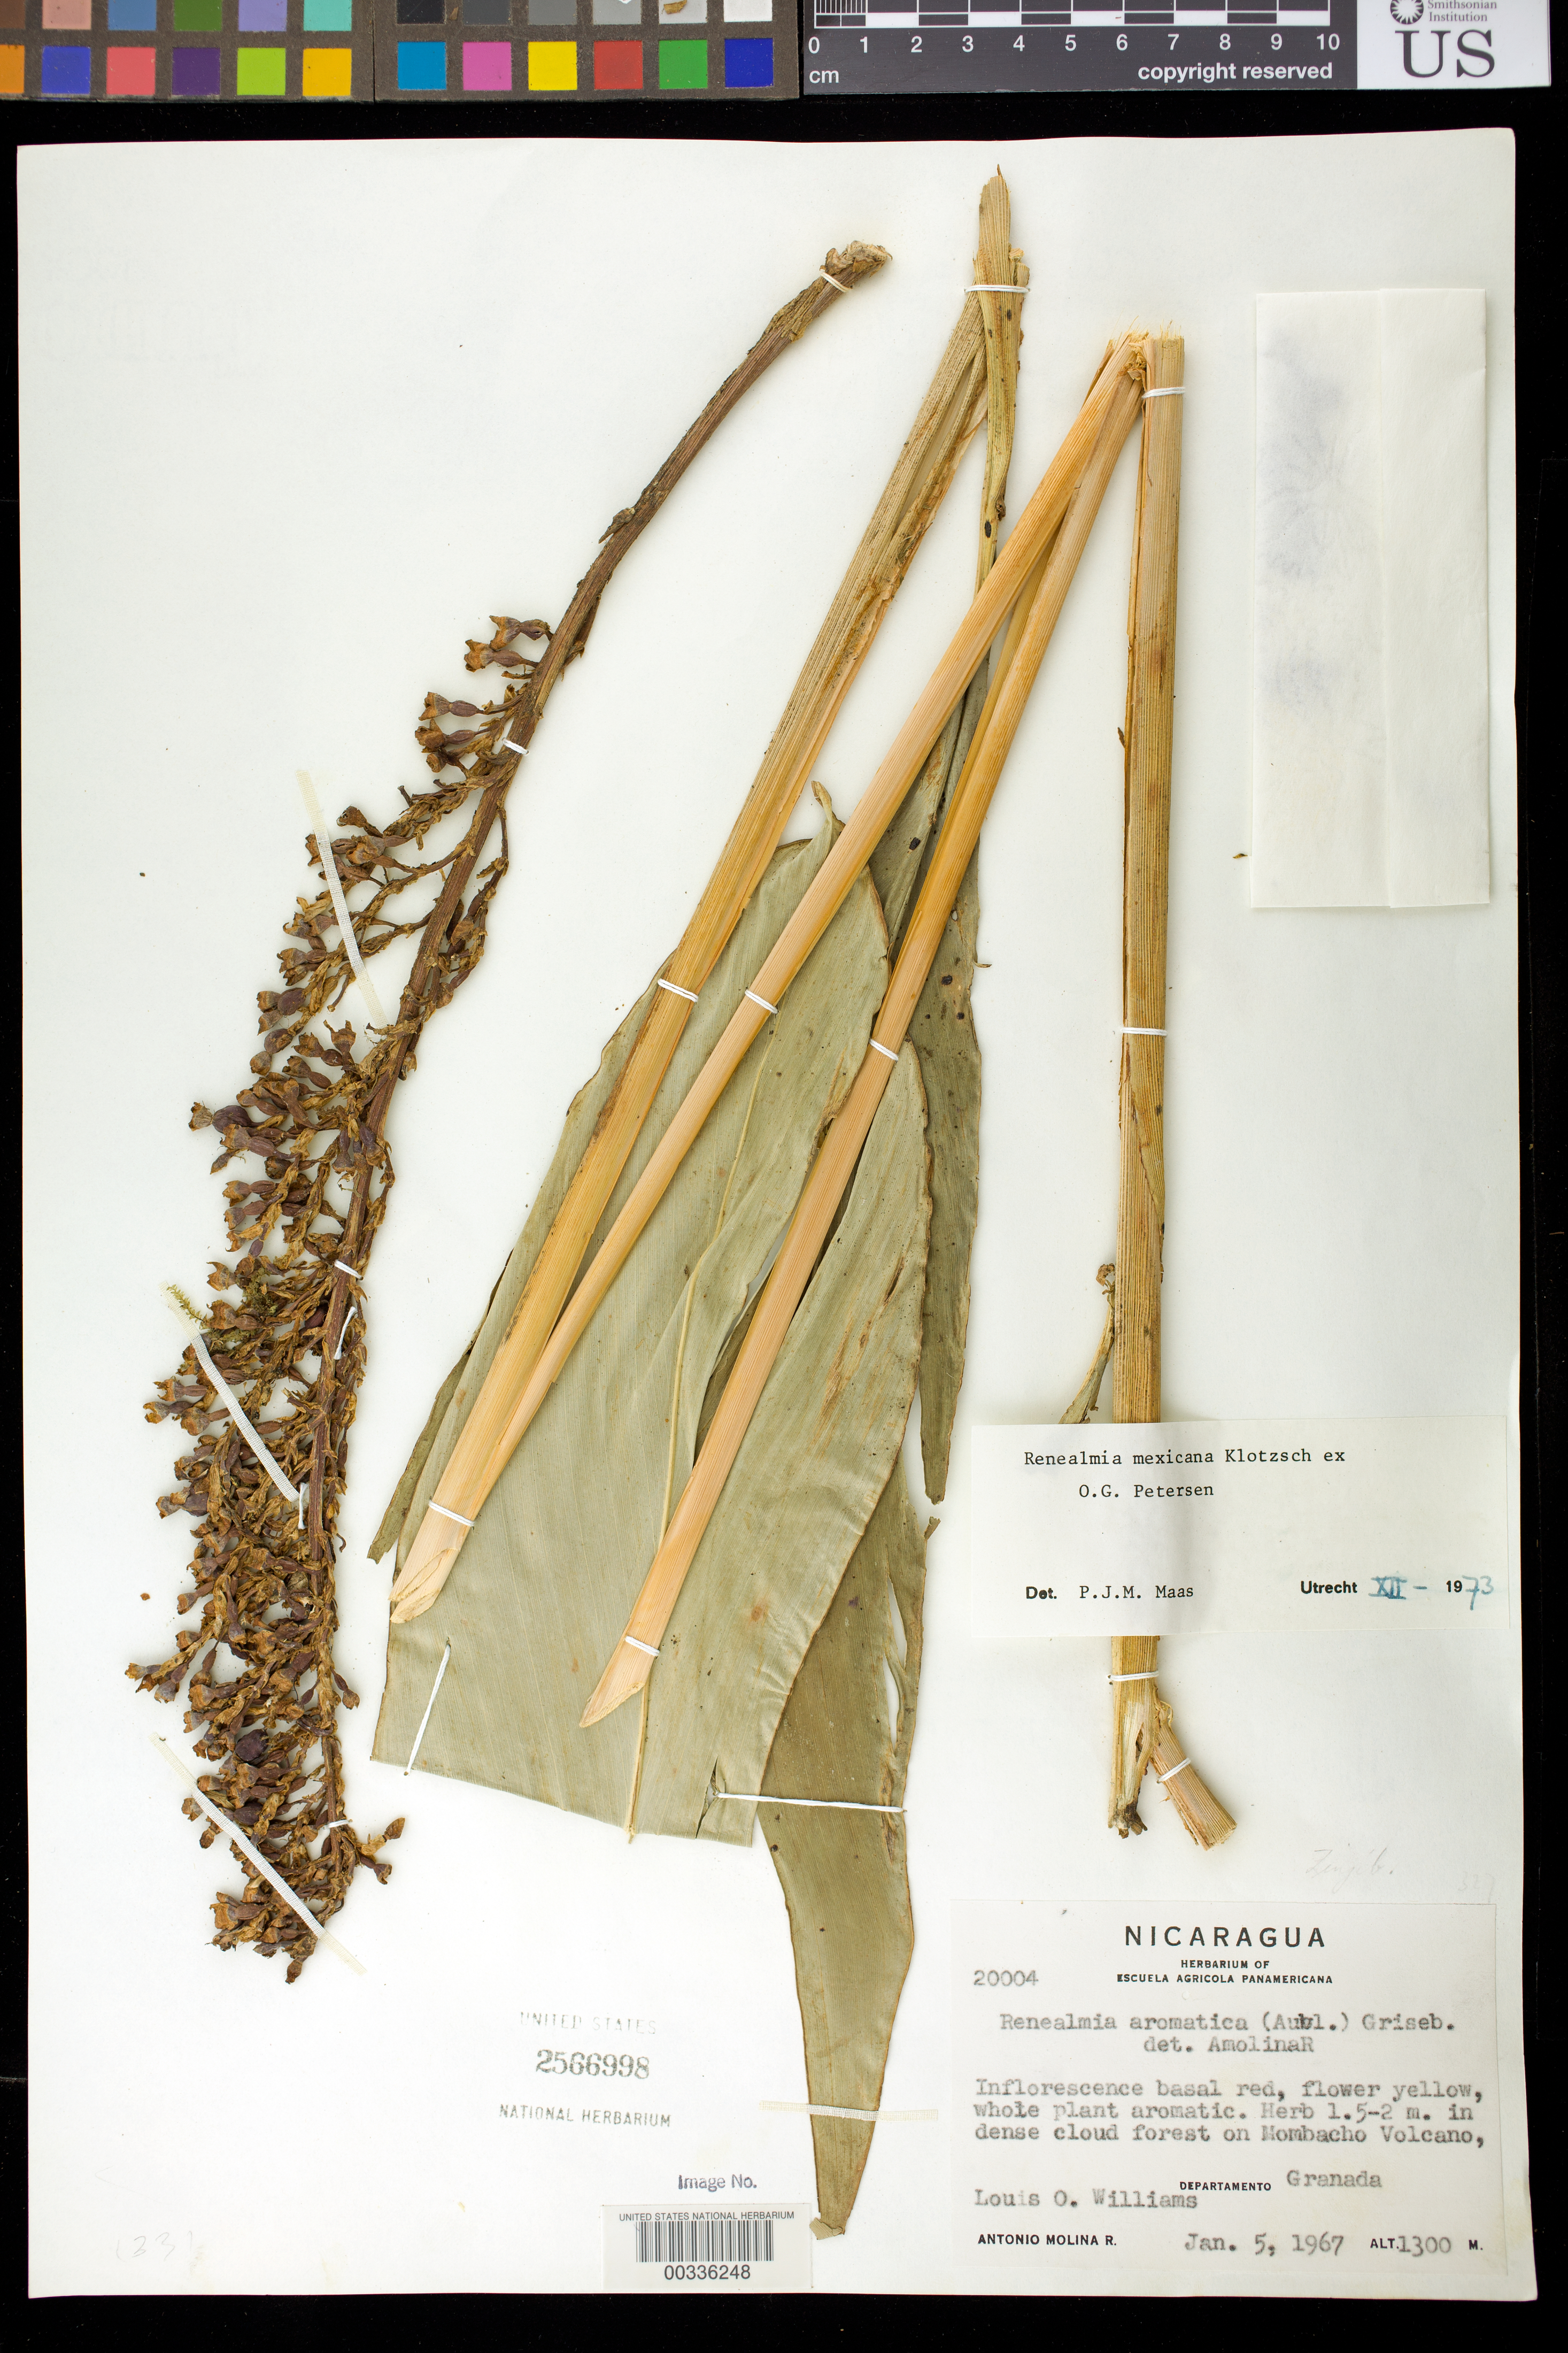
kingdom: Plantae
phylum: Tracheophyta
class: Liliopsida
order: Zingiberales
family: Zingiberaceae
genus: Renealmia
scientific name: Renealmia mexicana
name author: Klotzsch ex Petersen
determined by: Maas, Paul J. M.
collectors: L. O. Williams & A. Molina R.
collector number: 20004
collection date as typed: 05 Jan 1967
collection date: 1967-01-05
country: Nicaragua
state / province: Granada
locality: In dense cloud forest on mombacho volcano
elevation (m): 1300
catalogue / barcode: US 2566998